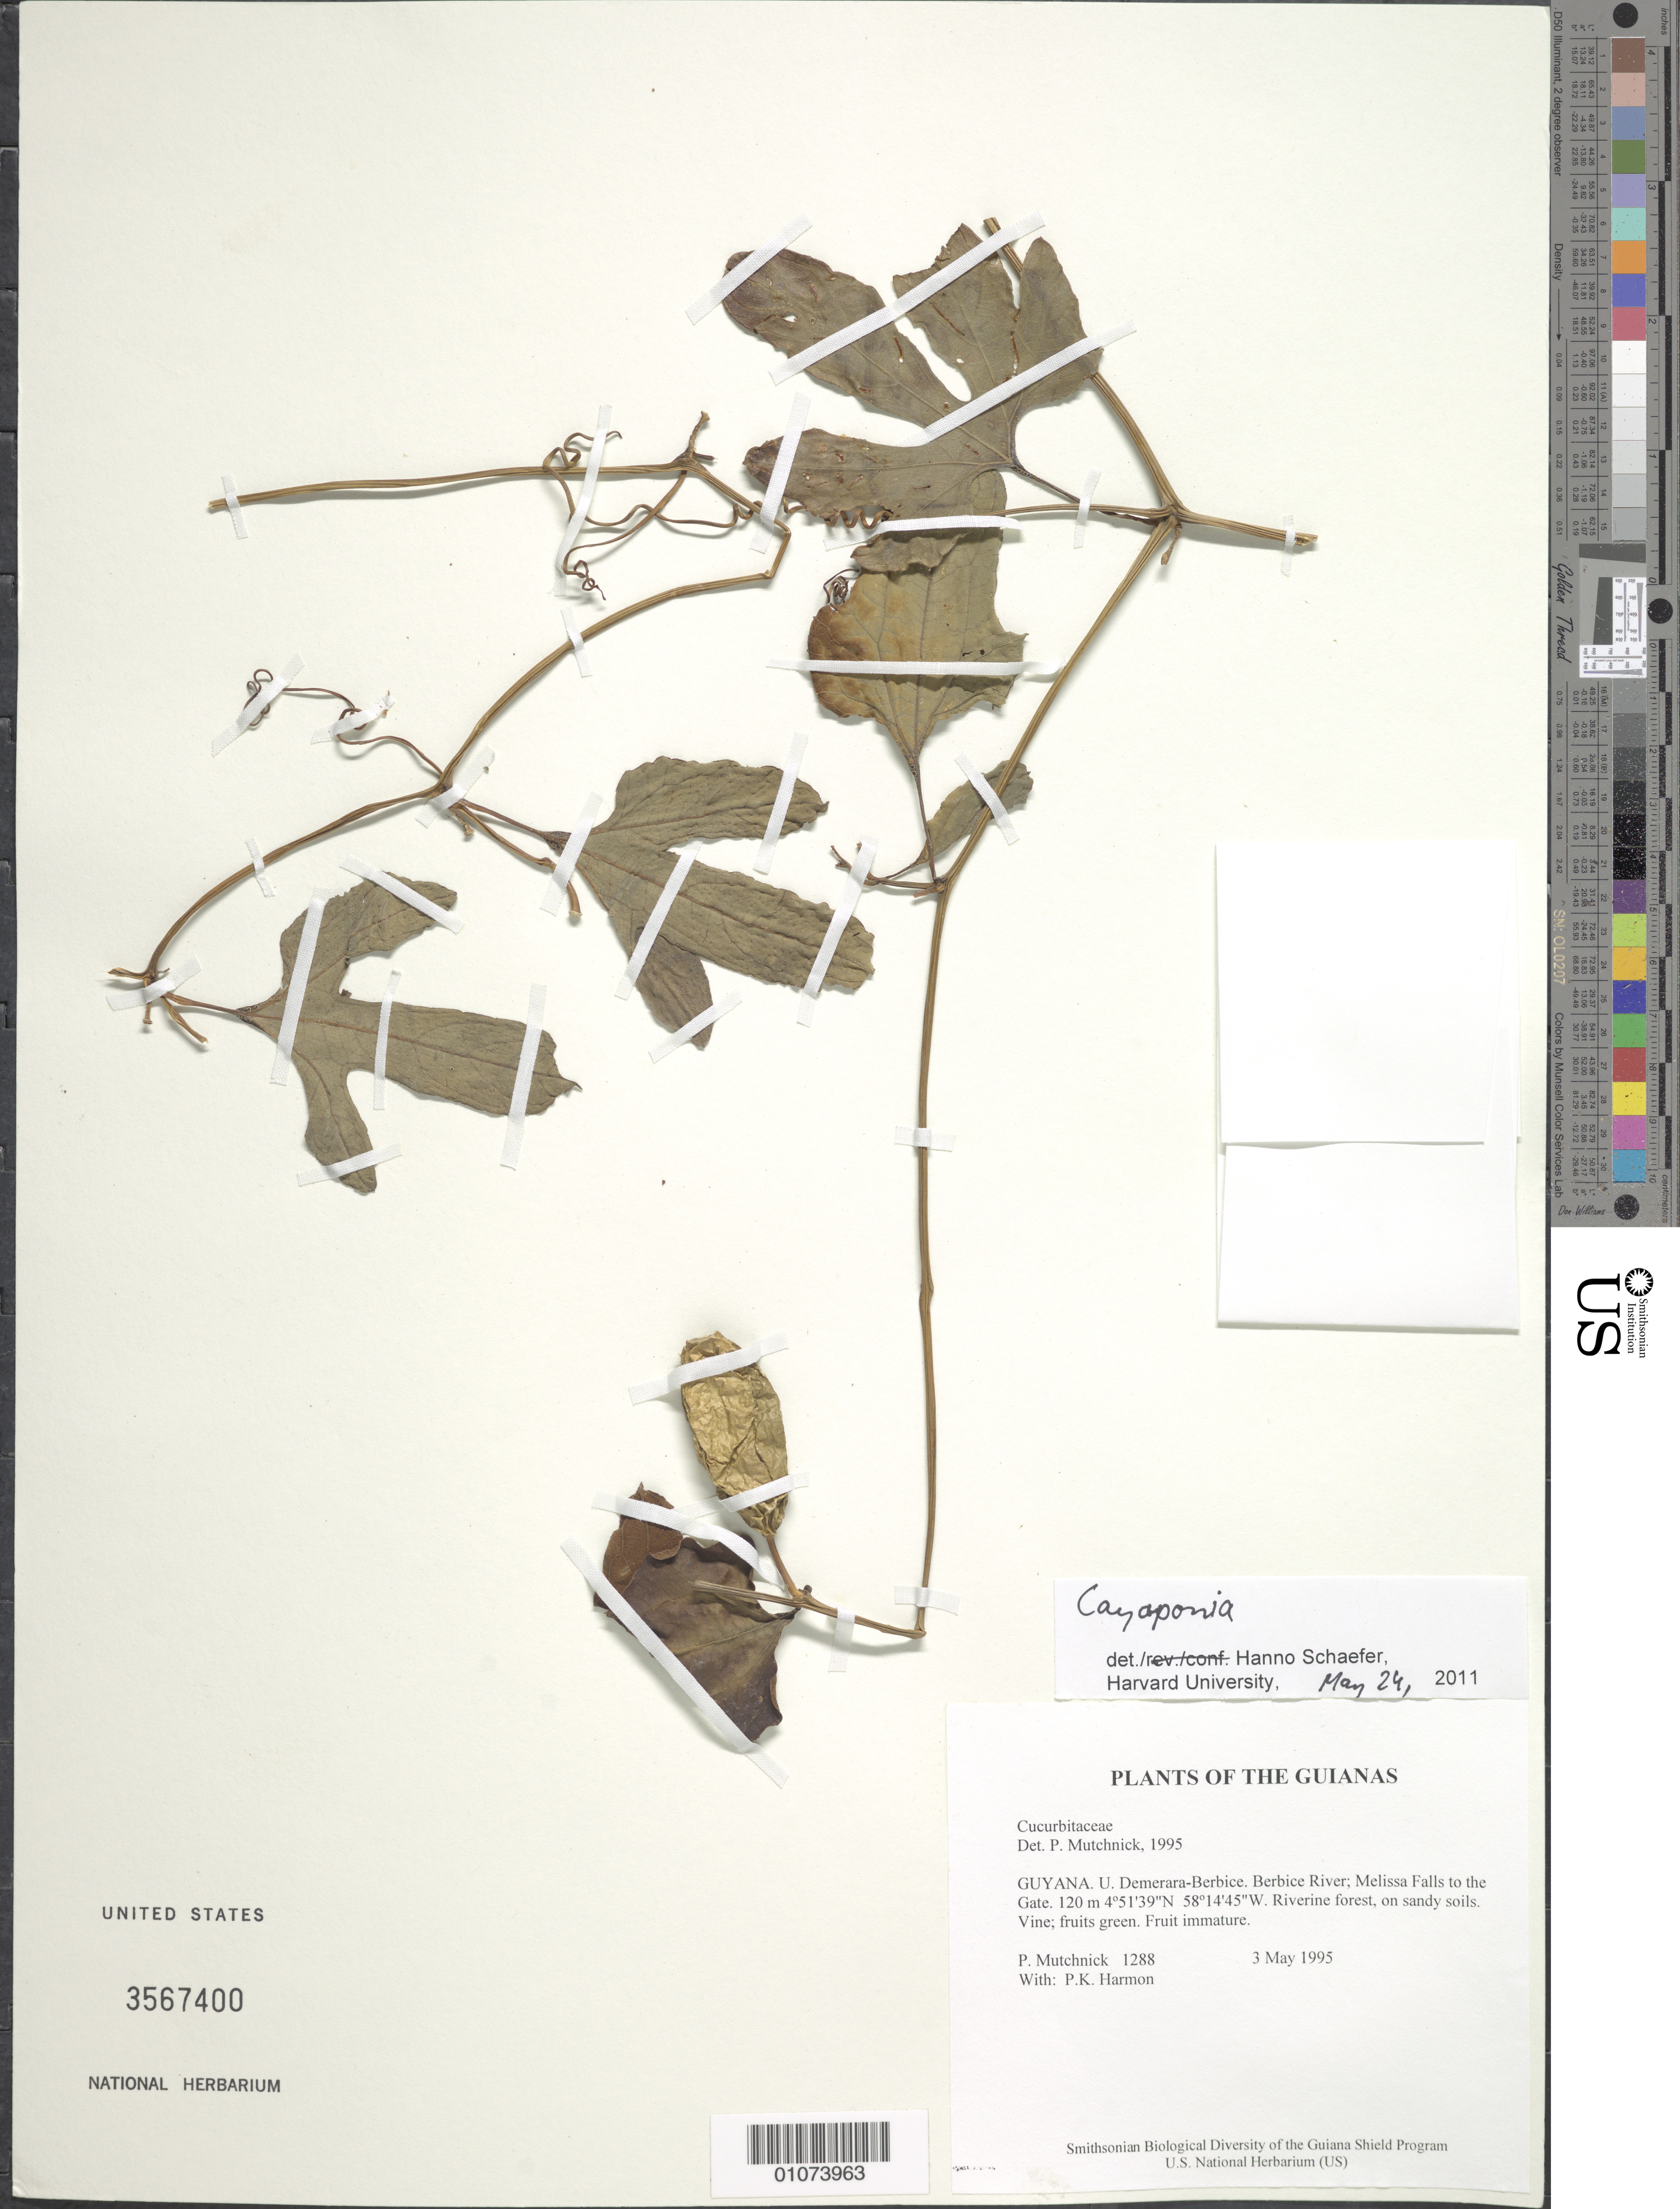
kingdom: Plantae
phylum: Tracheophyta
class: Magnoliopsida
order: Cucurbitales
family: Cucurbitaceae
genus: Cayaponia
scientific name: Cayaponia cruegeri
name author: (Naudin) Cogn.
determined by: Nee, Michael H.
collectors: P. Mutchnick & P. Harmon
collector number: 1288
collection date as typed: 3 May 1995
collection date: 1995-05-03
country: Guyana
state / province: U. Demerara-Berbice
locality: Berbice River; Melissa Falls to the Gate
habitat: Riverine forest, on sandy soils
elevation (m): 120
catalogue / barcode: US 3567400